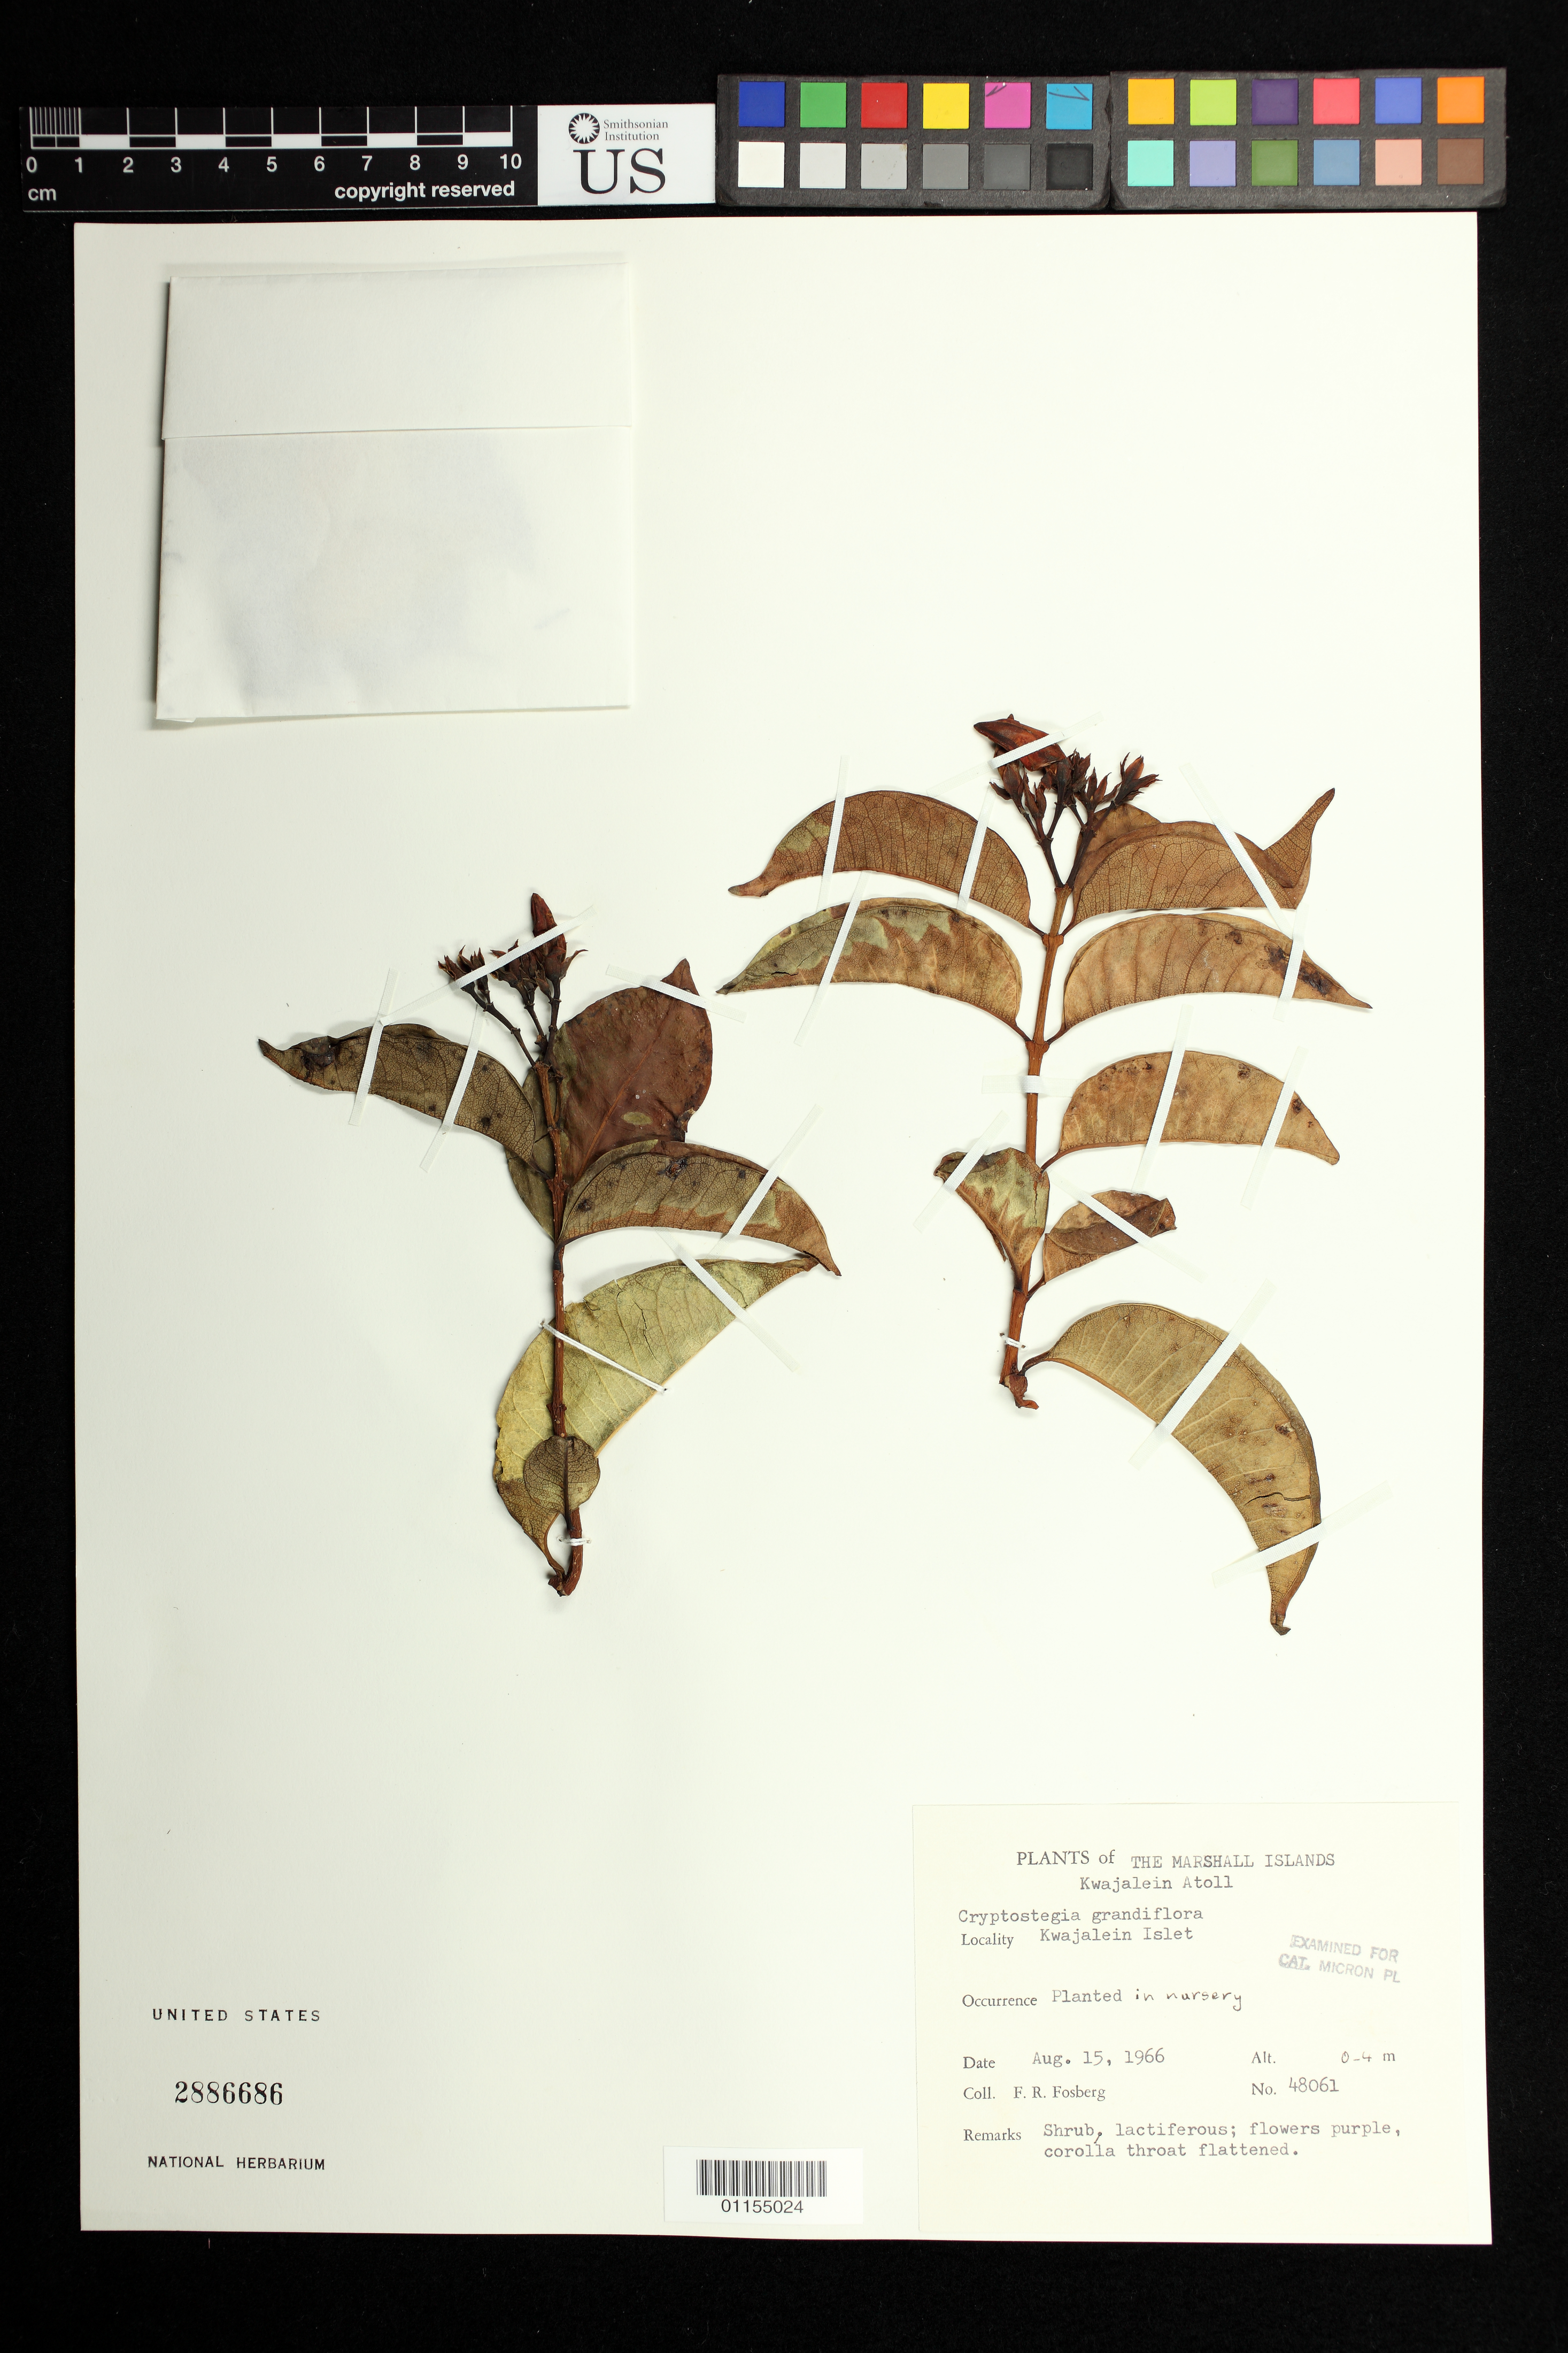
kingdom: Plantae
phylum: Tracheophyta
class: Magnoliopsida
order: Gentianales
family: Apocynaceae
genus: Cryptostegia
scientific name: Cryptostegia grandiflora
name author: Roxb. ex R. Br.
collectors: F. R. Fosberg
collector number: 48061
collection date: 1966-08-15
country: Marshall Islands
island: Kwajelein Atoll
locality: Kwajalein Islet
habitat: planted in nursery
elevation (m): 0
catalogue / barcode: US 2886686